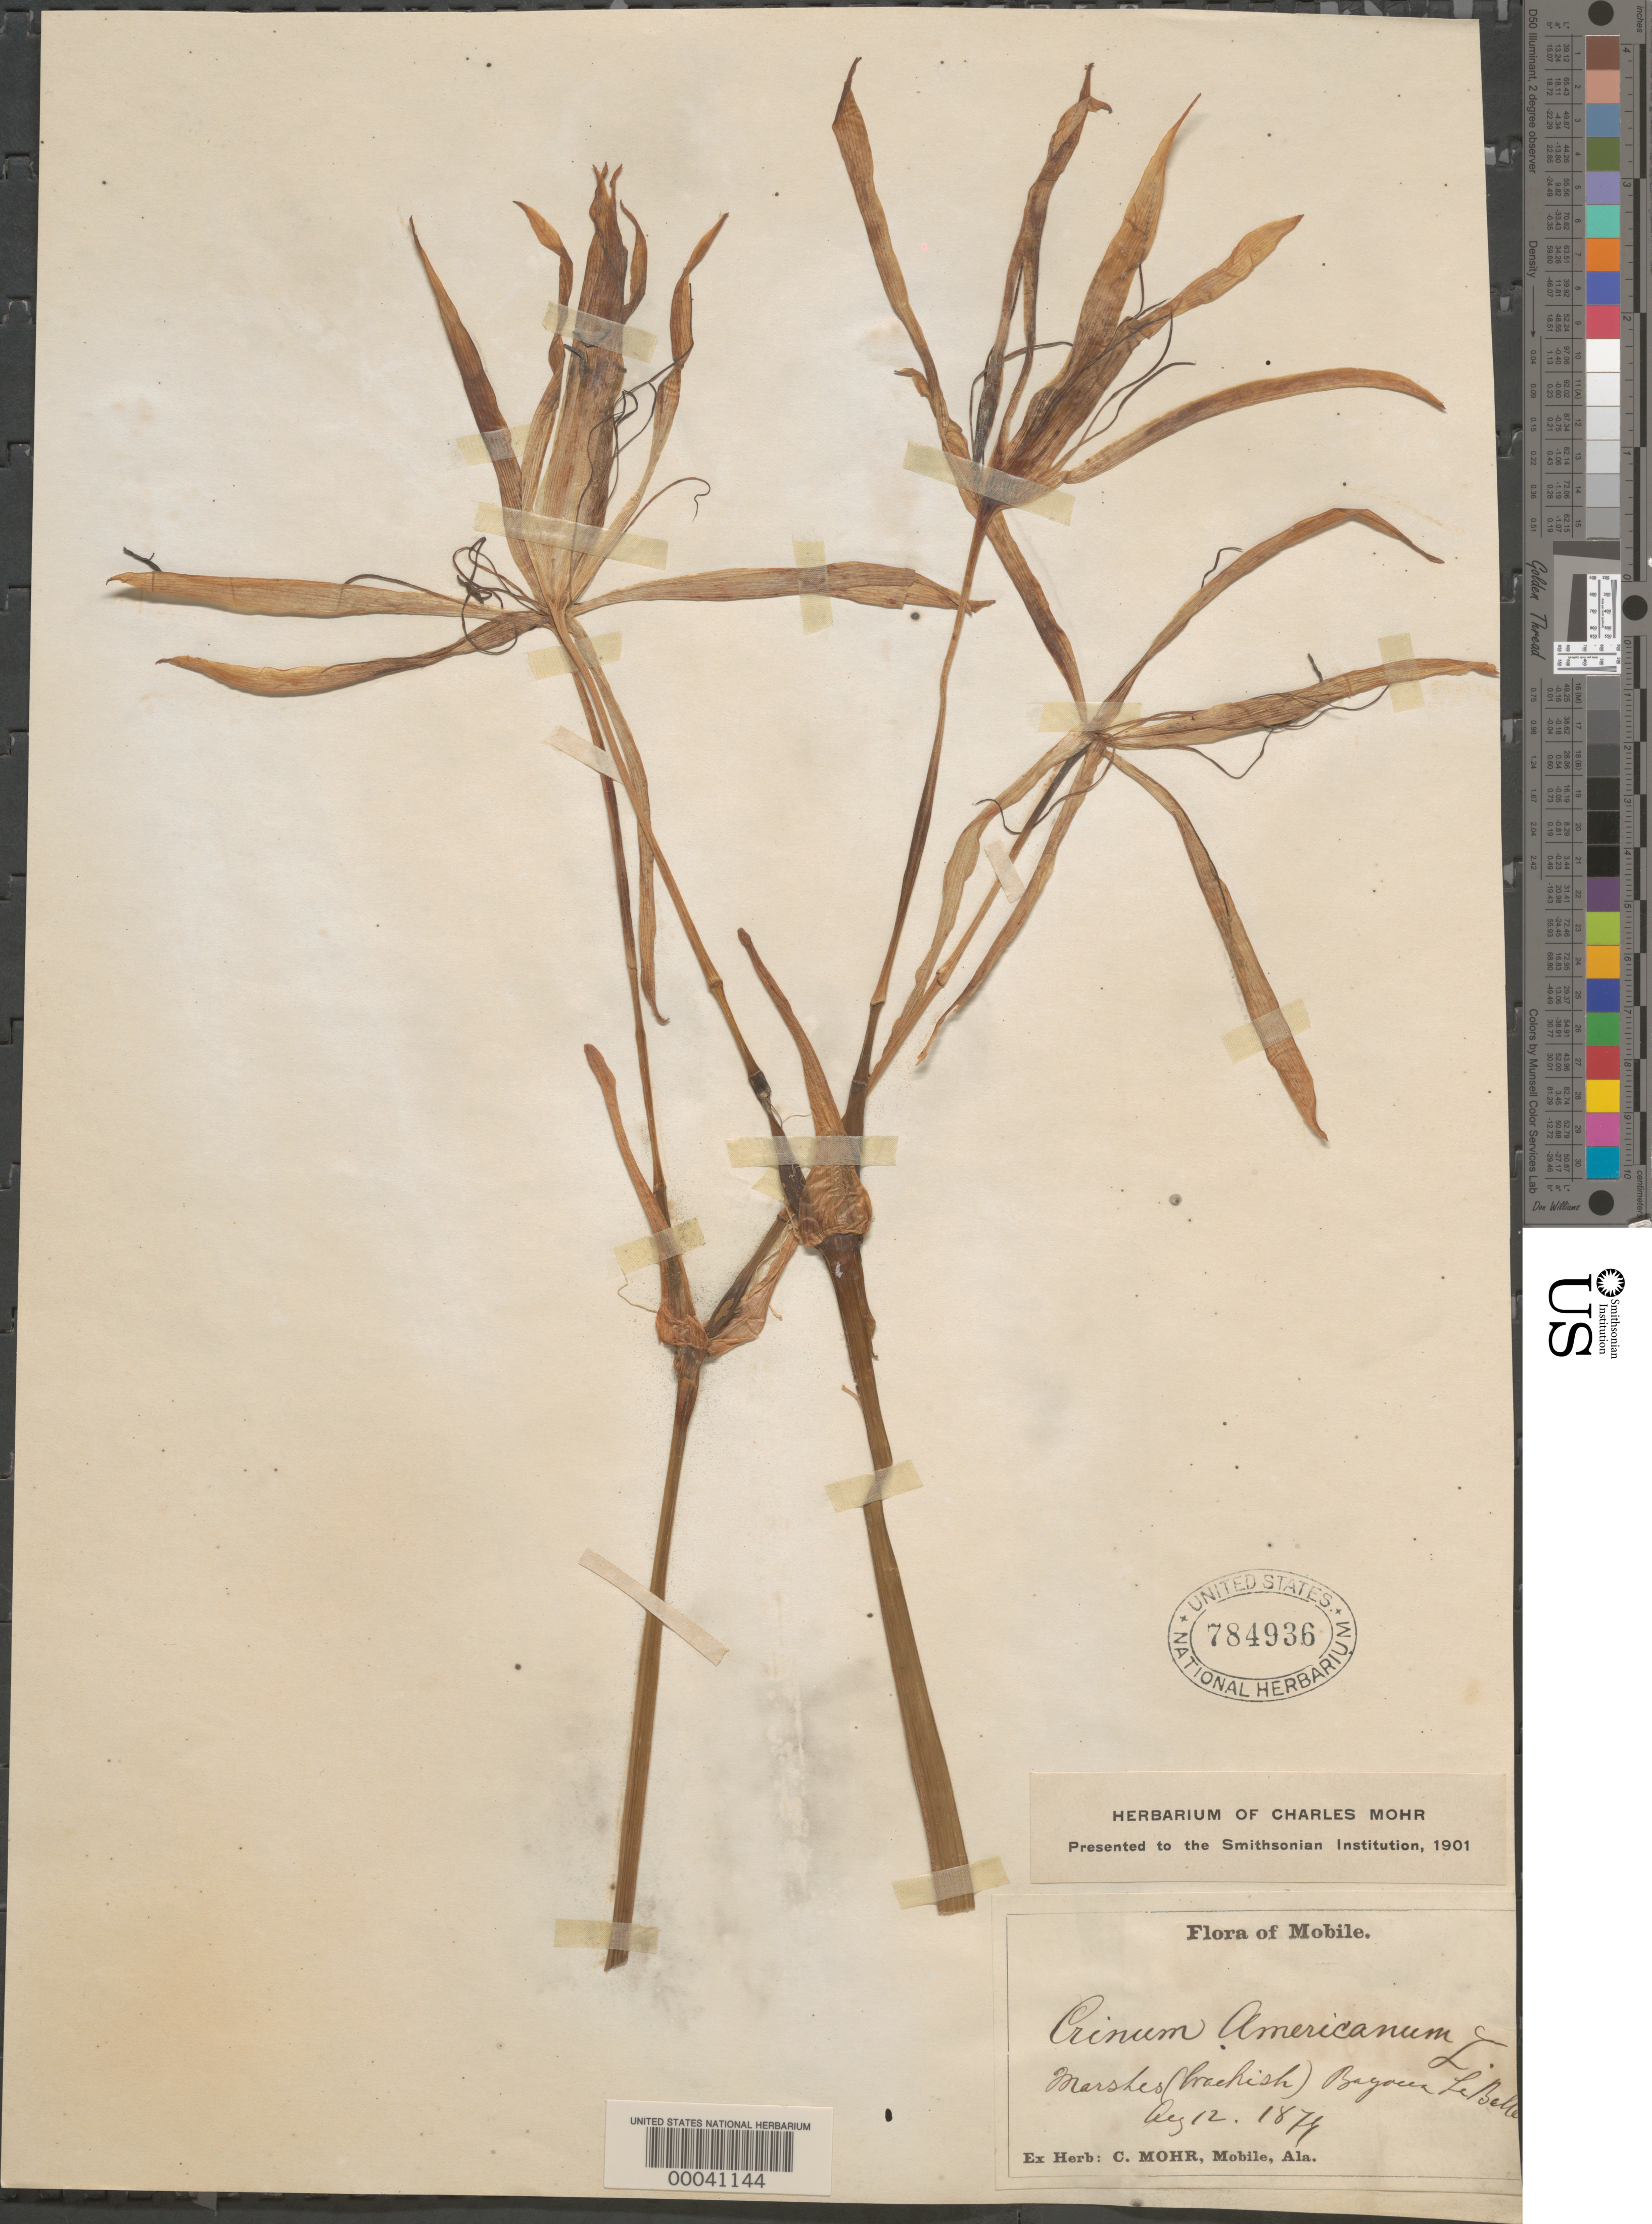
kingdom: Plantae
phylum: Tracheophyta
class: Liliopsida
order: Asparagales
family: Amaryllidaceae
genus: Crinum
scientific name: Crinum americanum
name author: L.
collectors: ex herb. C. Mohr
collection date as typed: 12 Aug 1879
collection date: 1879-08-12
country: United States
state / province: Alabama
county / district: Mobile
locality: Bayou la belle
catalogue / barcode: US 784936